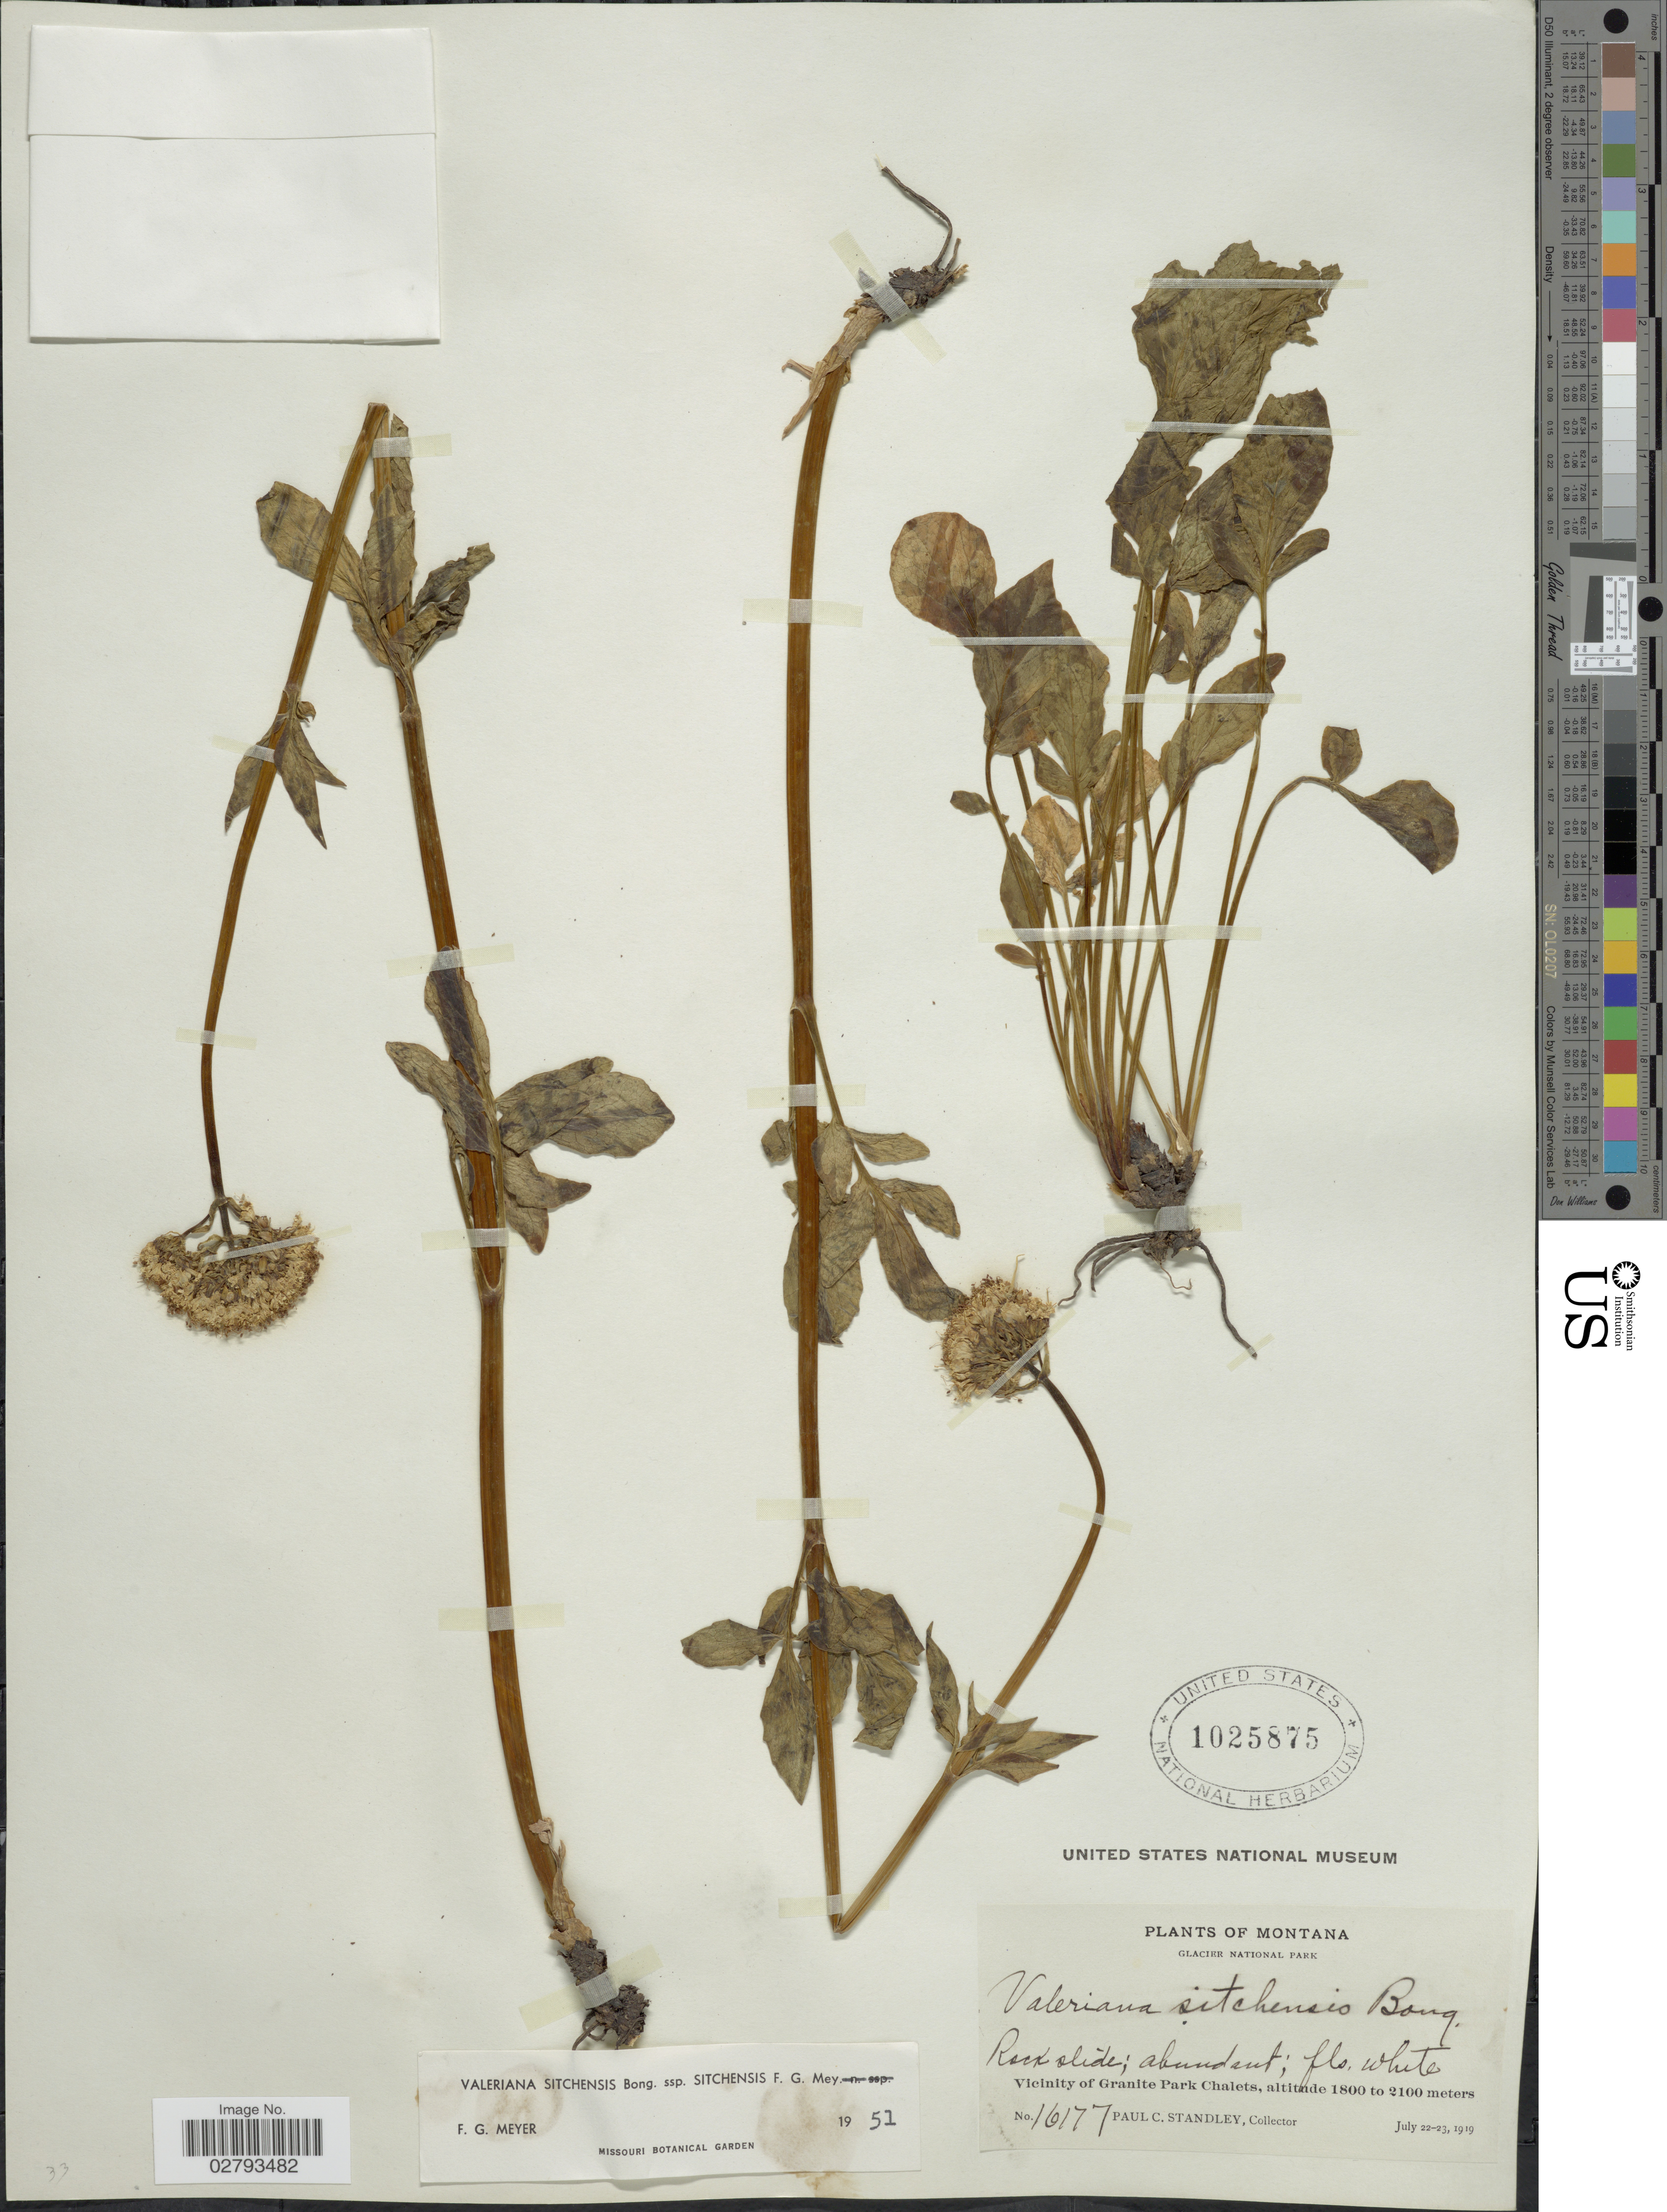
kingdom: Plantae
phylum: Tracheophyta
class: Magnoliopsida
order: Dipsacales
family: Caprifoliaceae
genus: Valeriana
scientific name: Valeriana sitchensis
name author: Bong.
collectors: P. C. Standley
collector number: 16177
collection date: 1919-07-22/1919-07-23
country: United States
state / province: Montana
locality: Glacier National Park. Vicinity of Granite Park Chalets.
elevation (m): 1800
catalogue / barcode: US 1025875